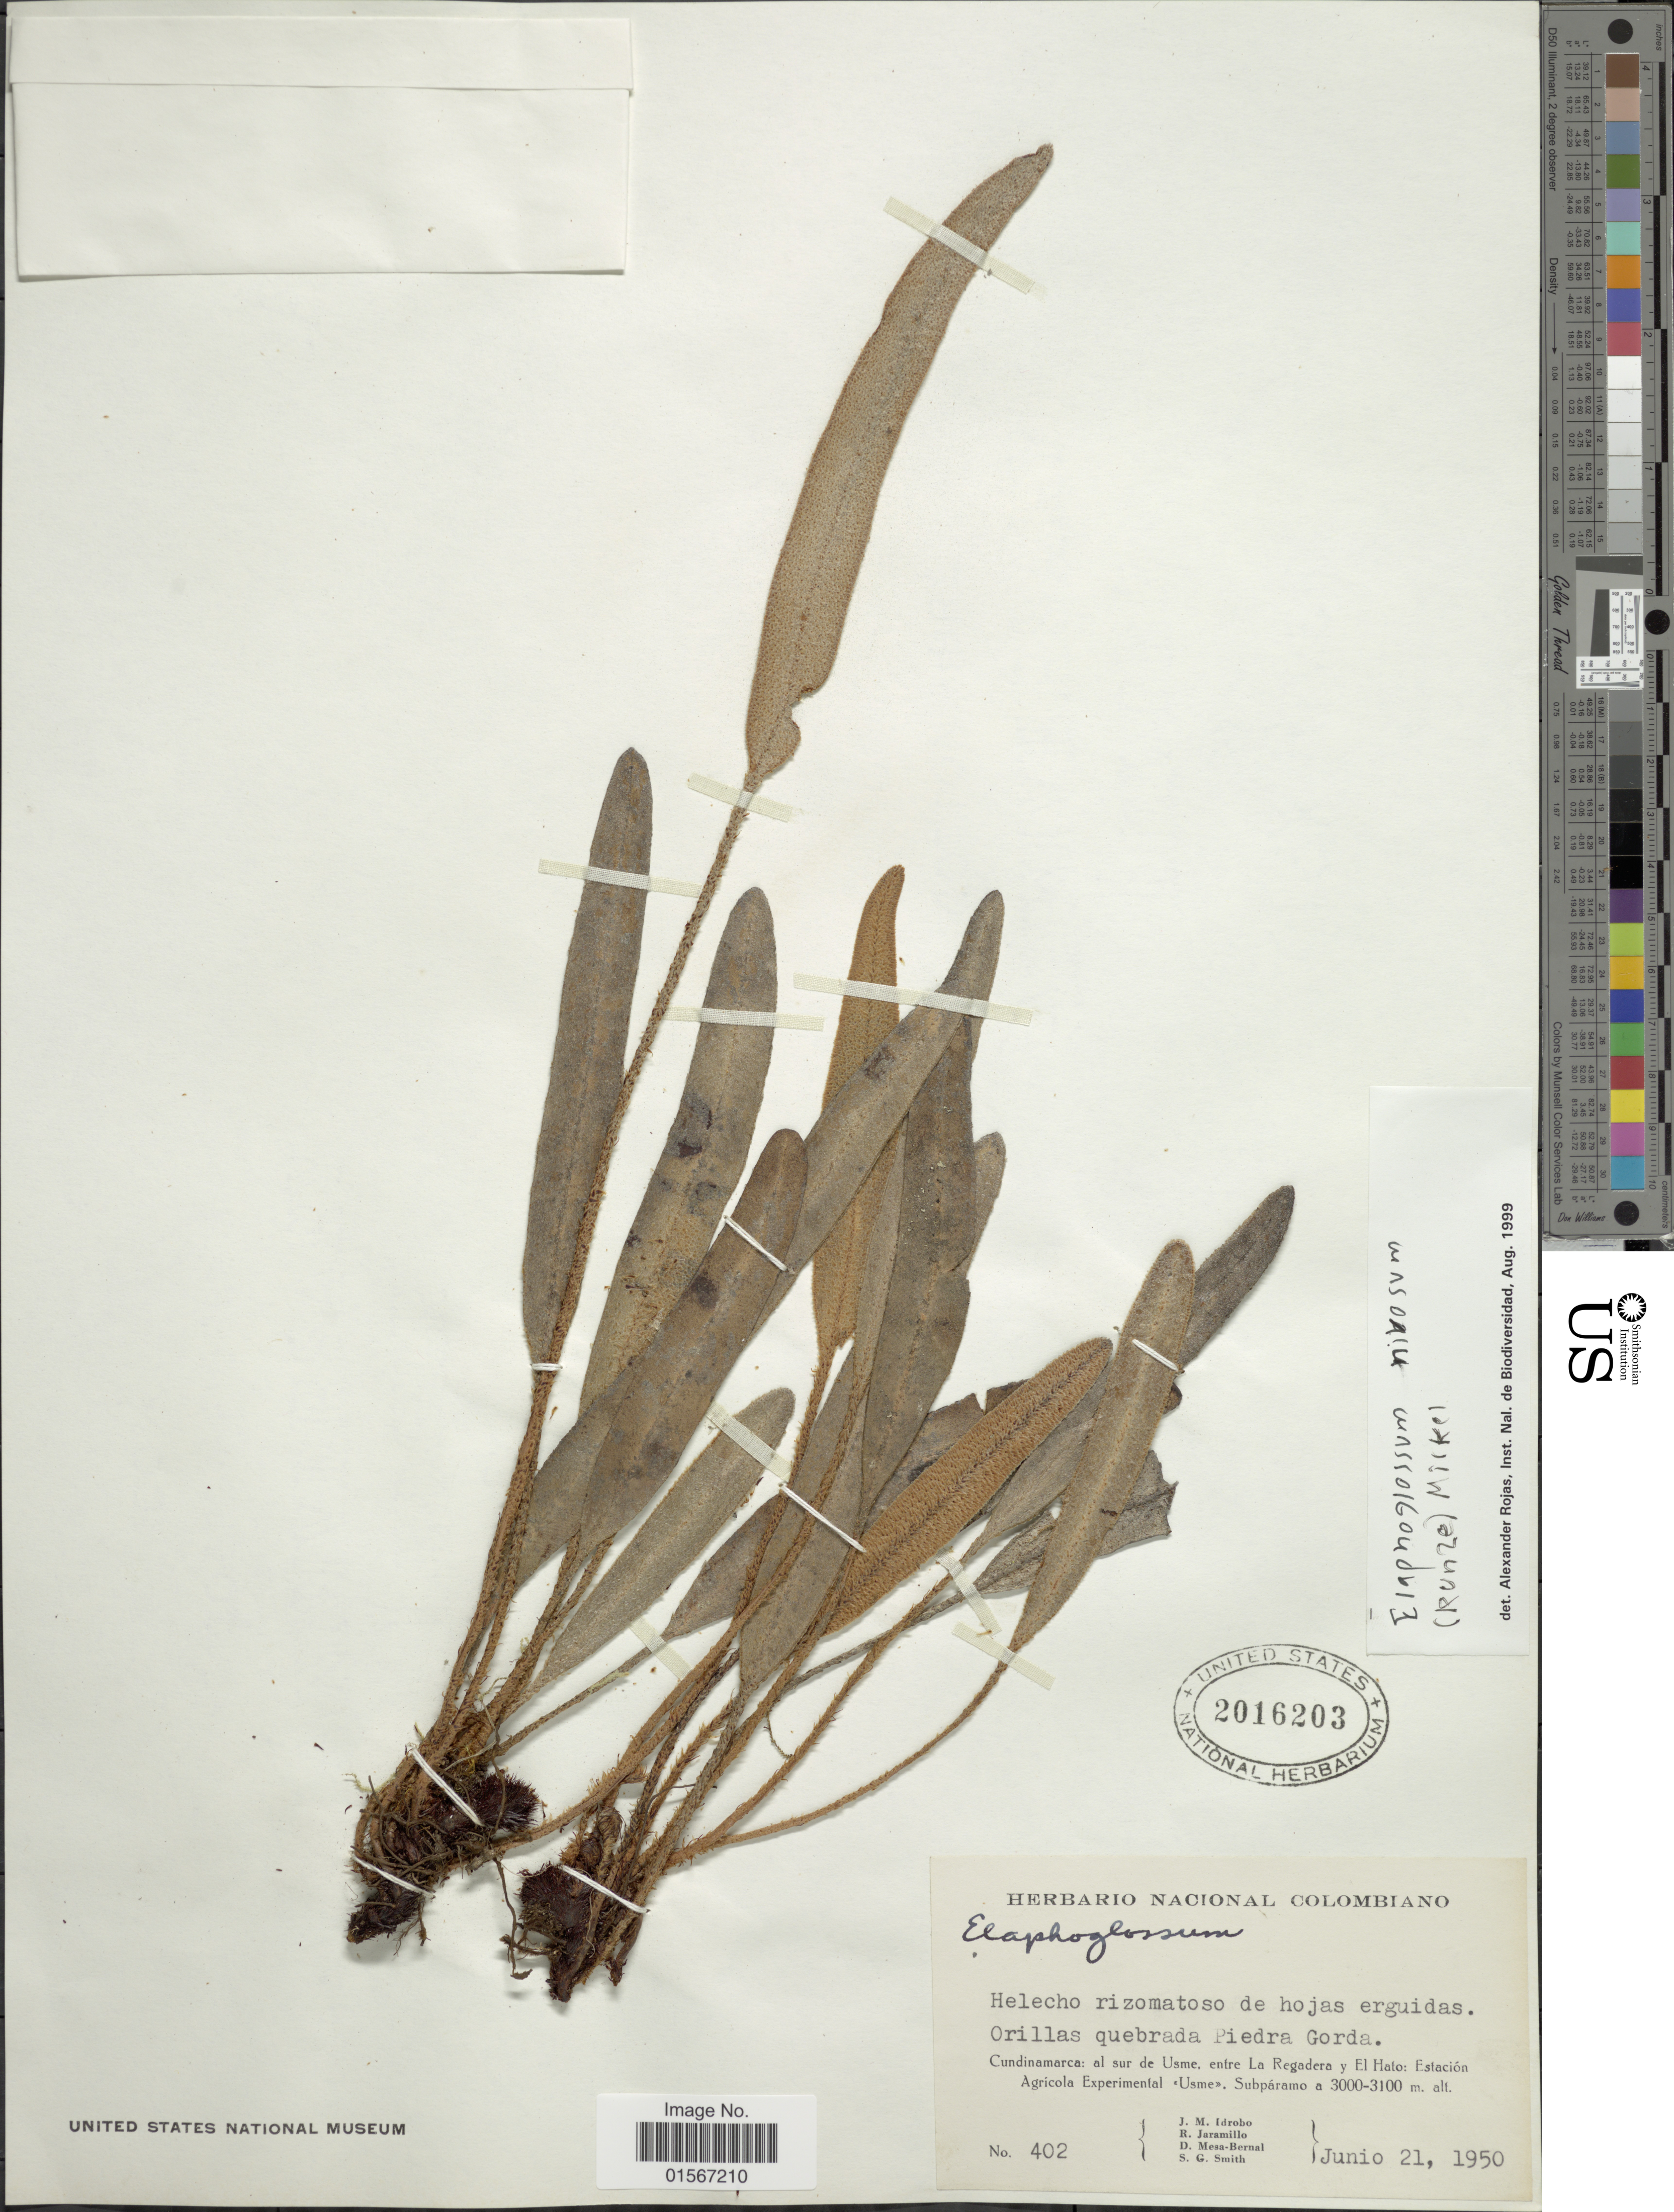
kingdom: Plantae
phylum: Tracheophyta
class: Polypodiopsida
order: Polypodiales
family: Dryopteridaceae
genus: Elaphoglossum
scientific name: Elaphoglossum nivosum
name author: (Kunze) Mickel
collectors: J. M. Idrobo, R. Jaramillo M., D. Mesa Bernal & S. G. Smith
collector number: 402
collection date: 1950-06-21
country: Colombia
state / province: Cundinamarca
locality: Cundinamarca: al sur de Usme. entre La Regadera y El Hato: Estacíon Agricola Experimental <Usme>.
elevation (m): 3000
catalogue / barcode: US 2016203